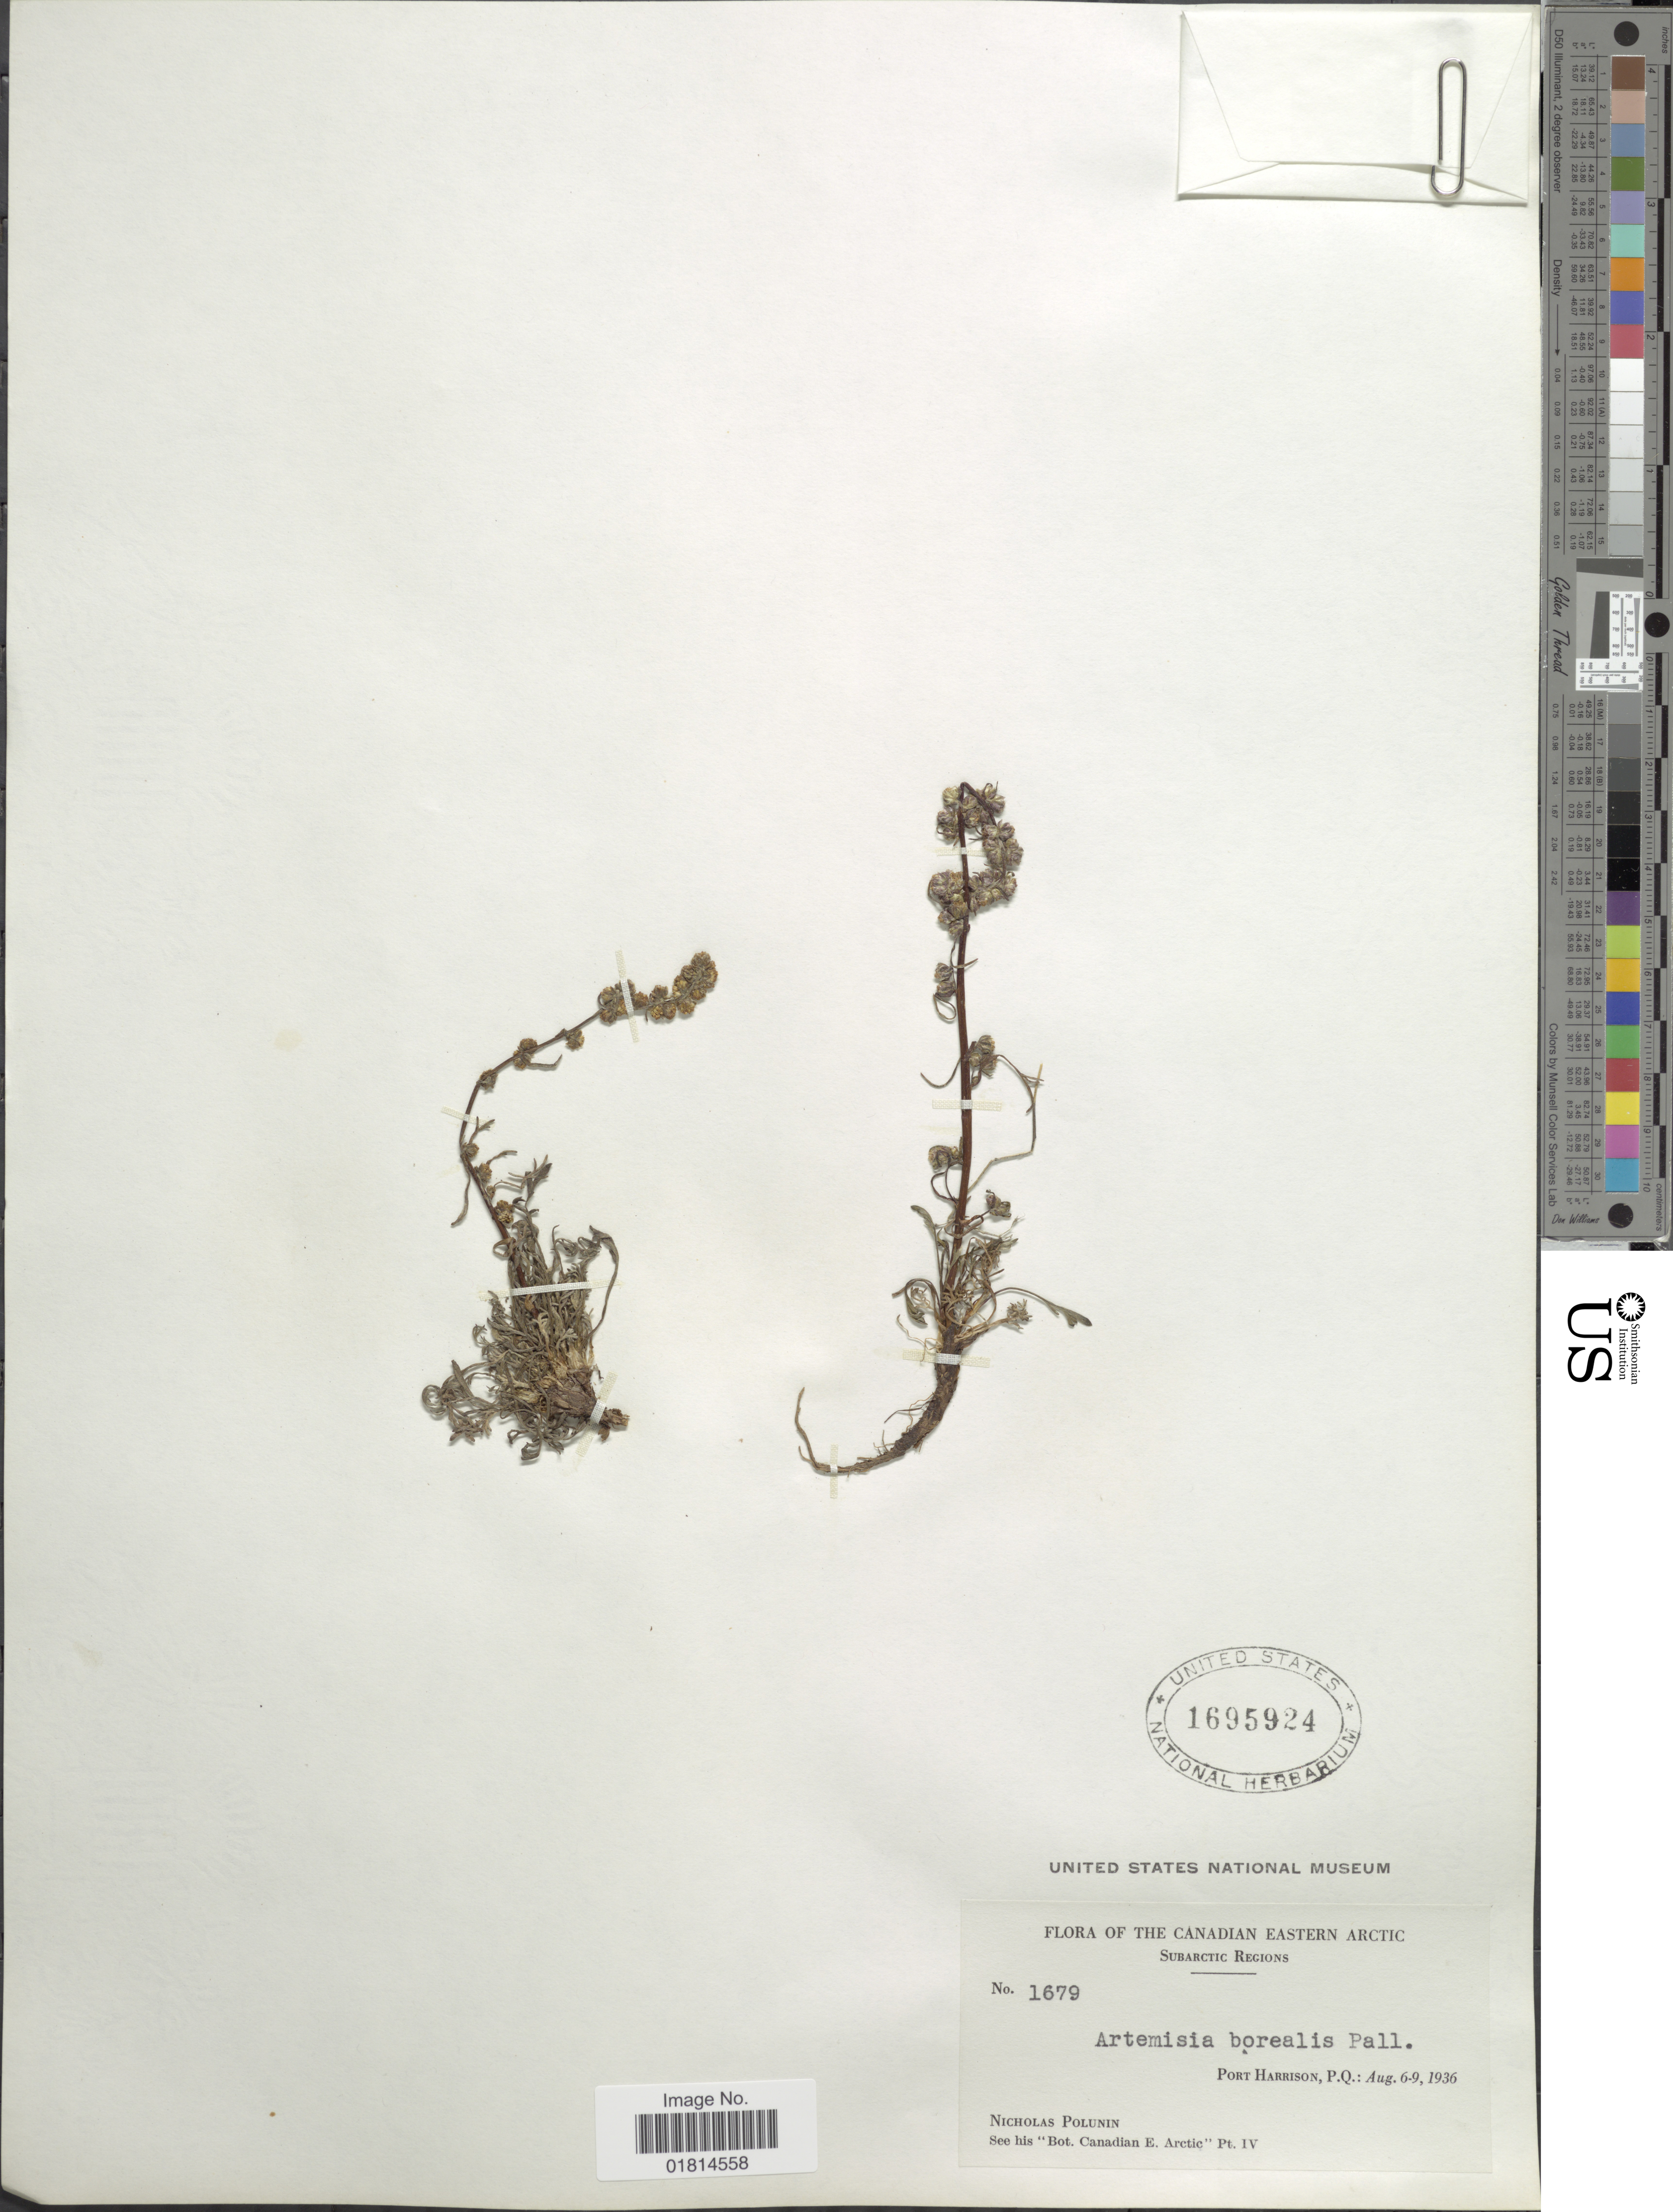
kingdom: Plantae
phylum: Tracheophyta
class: Magnoliopsida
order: Asterales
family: Asteraceae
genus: Artemisia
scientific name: Artemisia borealis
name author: Pall.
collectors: N. V. Polunin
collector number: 1679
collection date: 1936-08-06/1936-08-09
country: Canada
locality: Canadian Eastern Arctic. Subarctic Regions. Port Harrison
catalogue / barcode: US 1695924